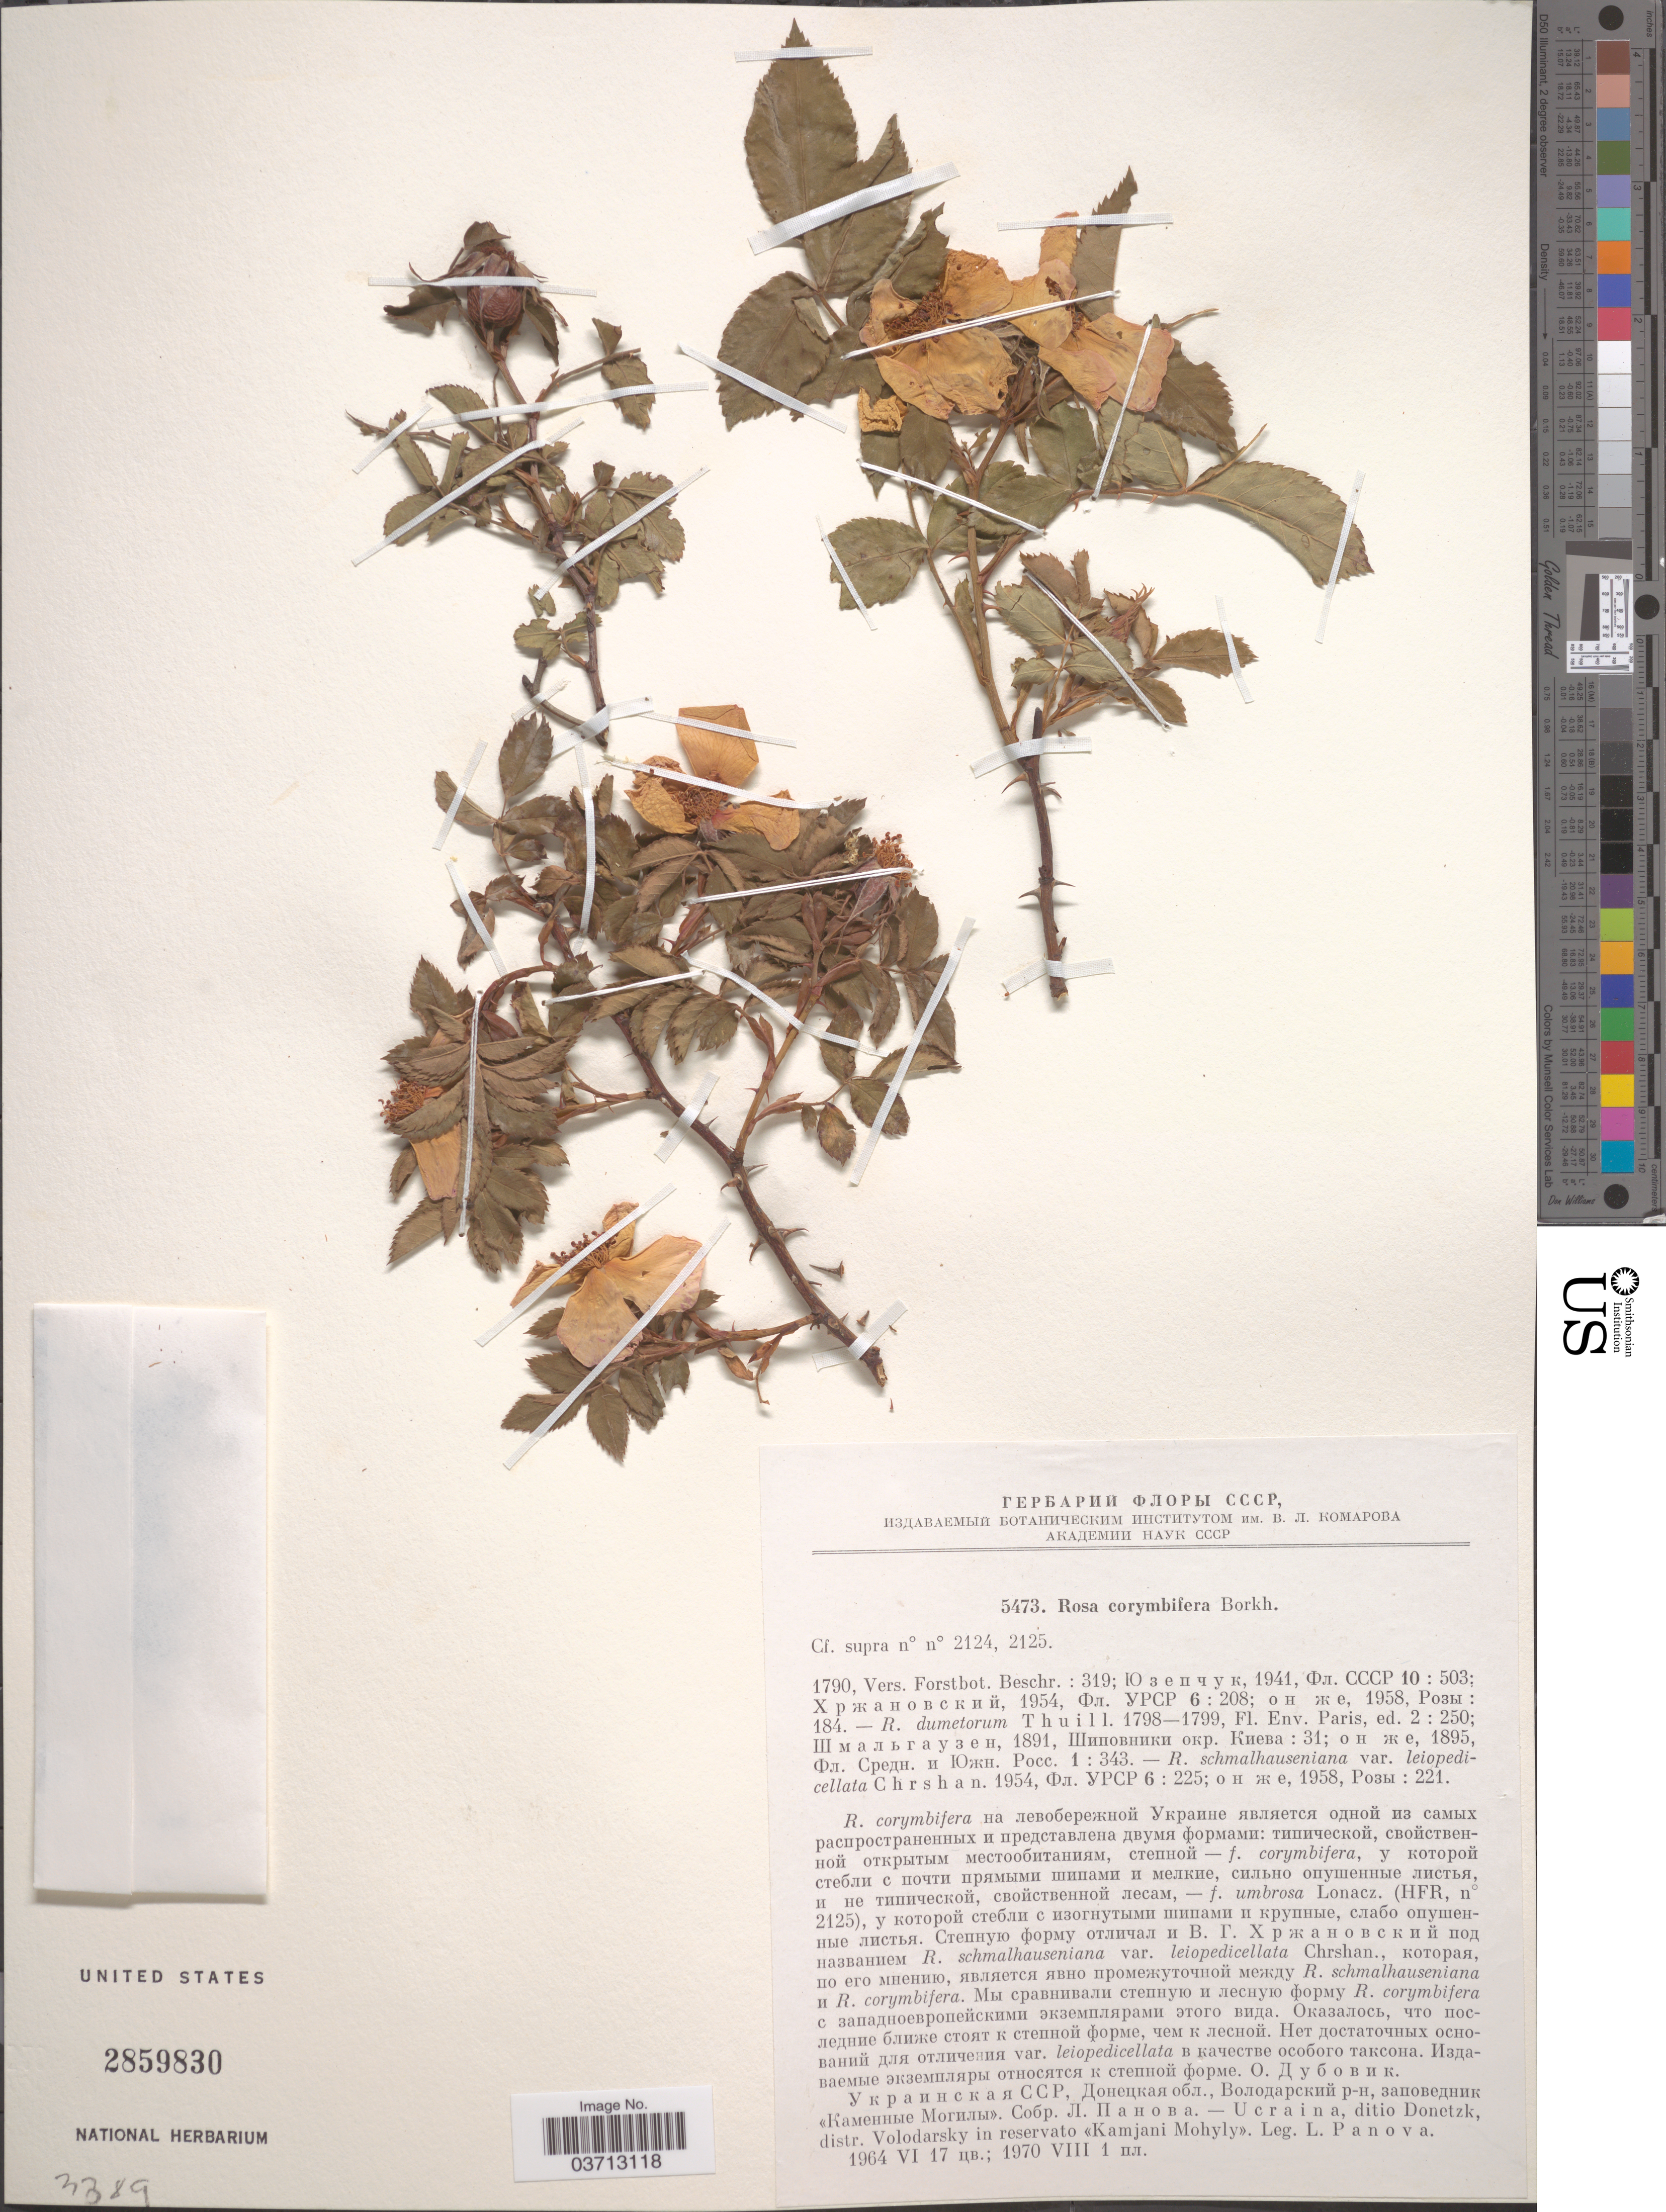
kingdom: Plantae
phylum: Tracheophyta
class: Magnoliopsida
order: Rosales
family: Rosaceae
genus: Rosa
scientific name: Rosa corymbifera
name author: Borkh.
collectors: L. Panova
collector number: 5473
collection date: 1964-06-17/1970-08-01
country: Ukraine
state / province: Donets'k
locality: Ditio Donetzk, distr. Volodarsky in reservato «Kamjani Mohyly».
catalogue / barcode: US 2859830